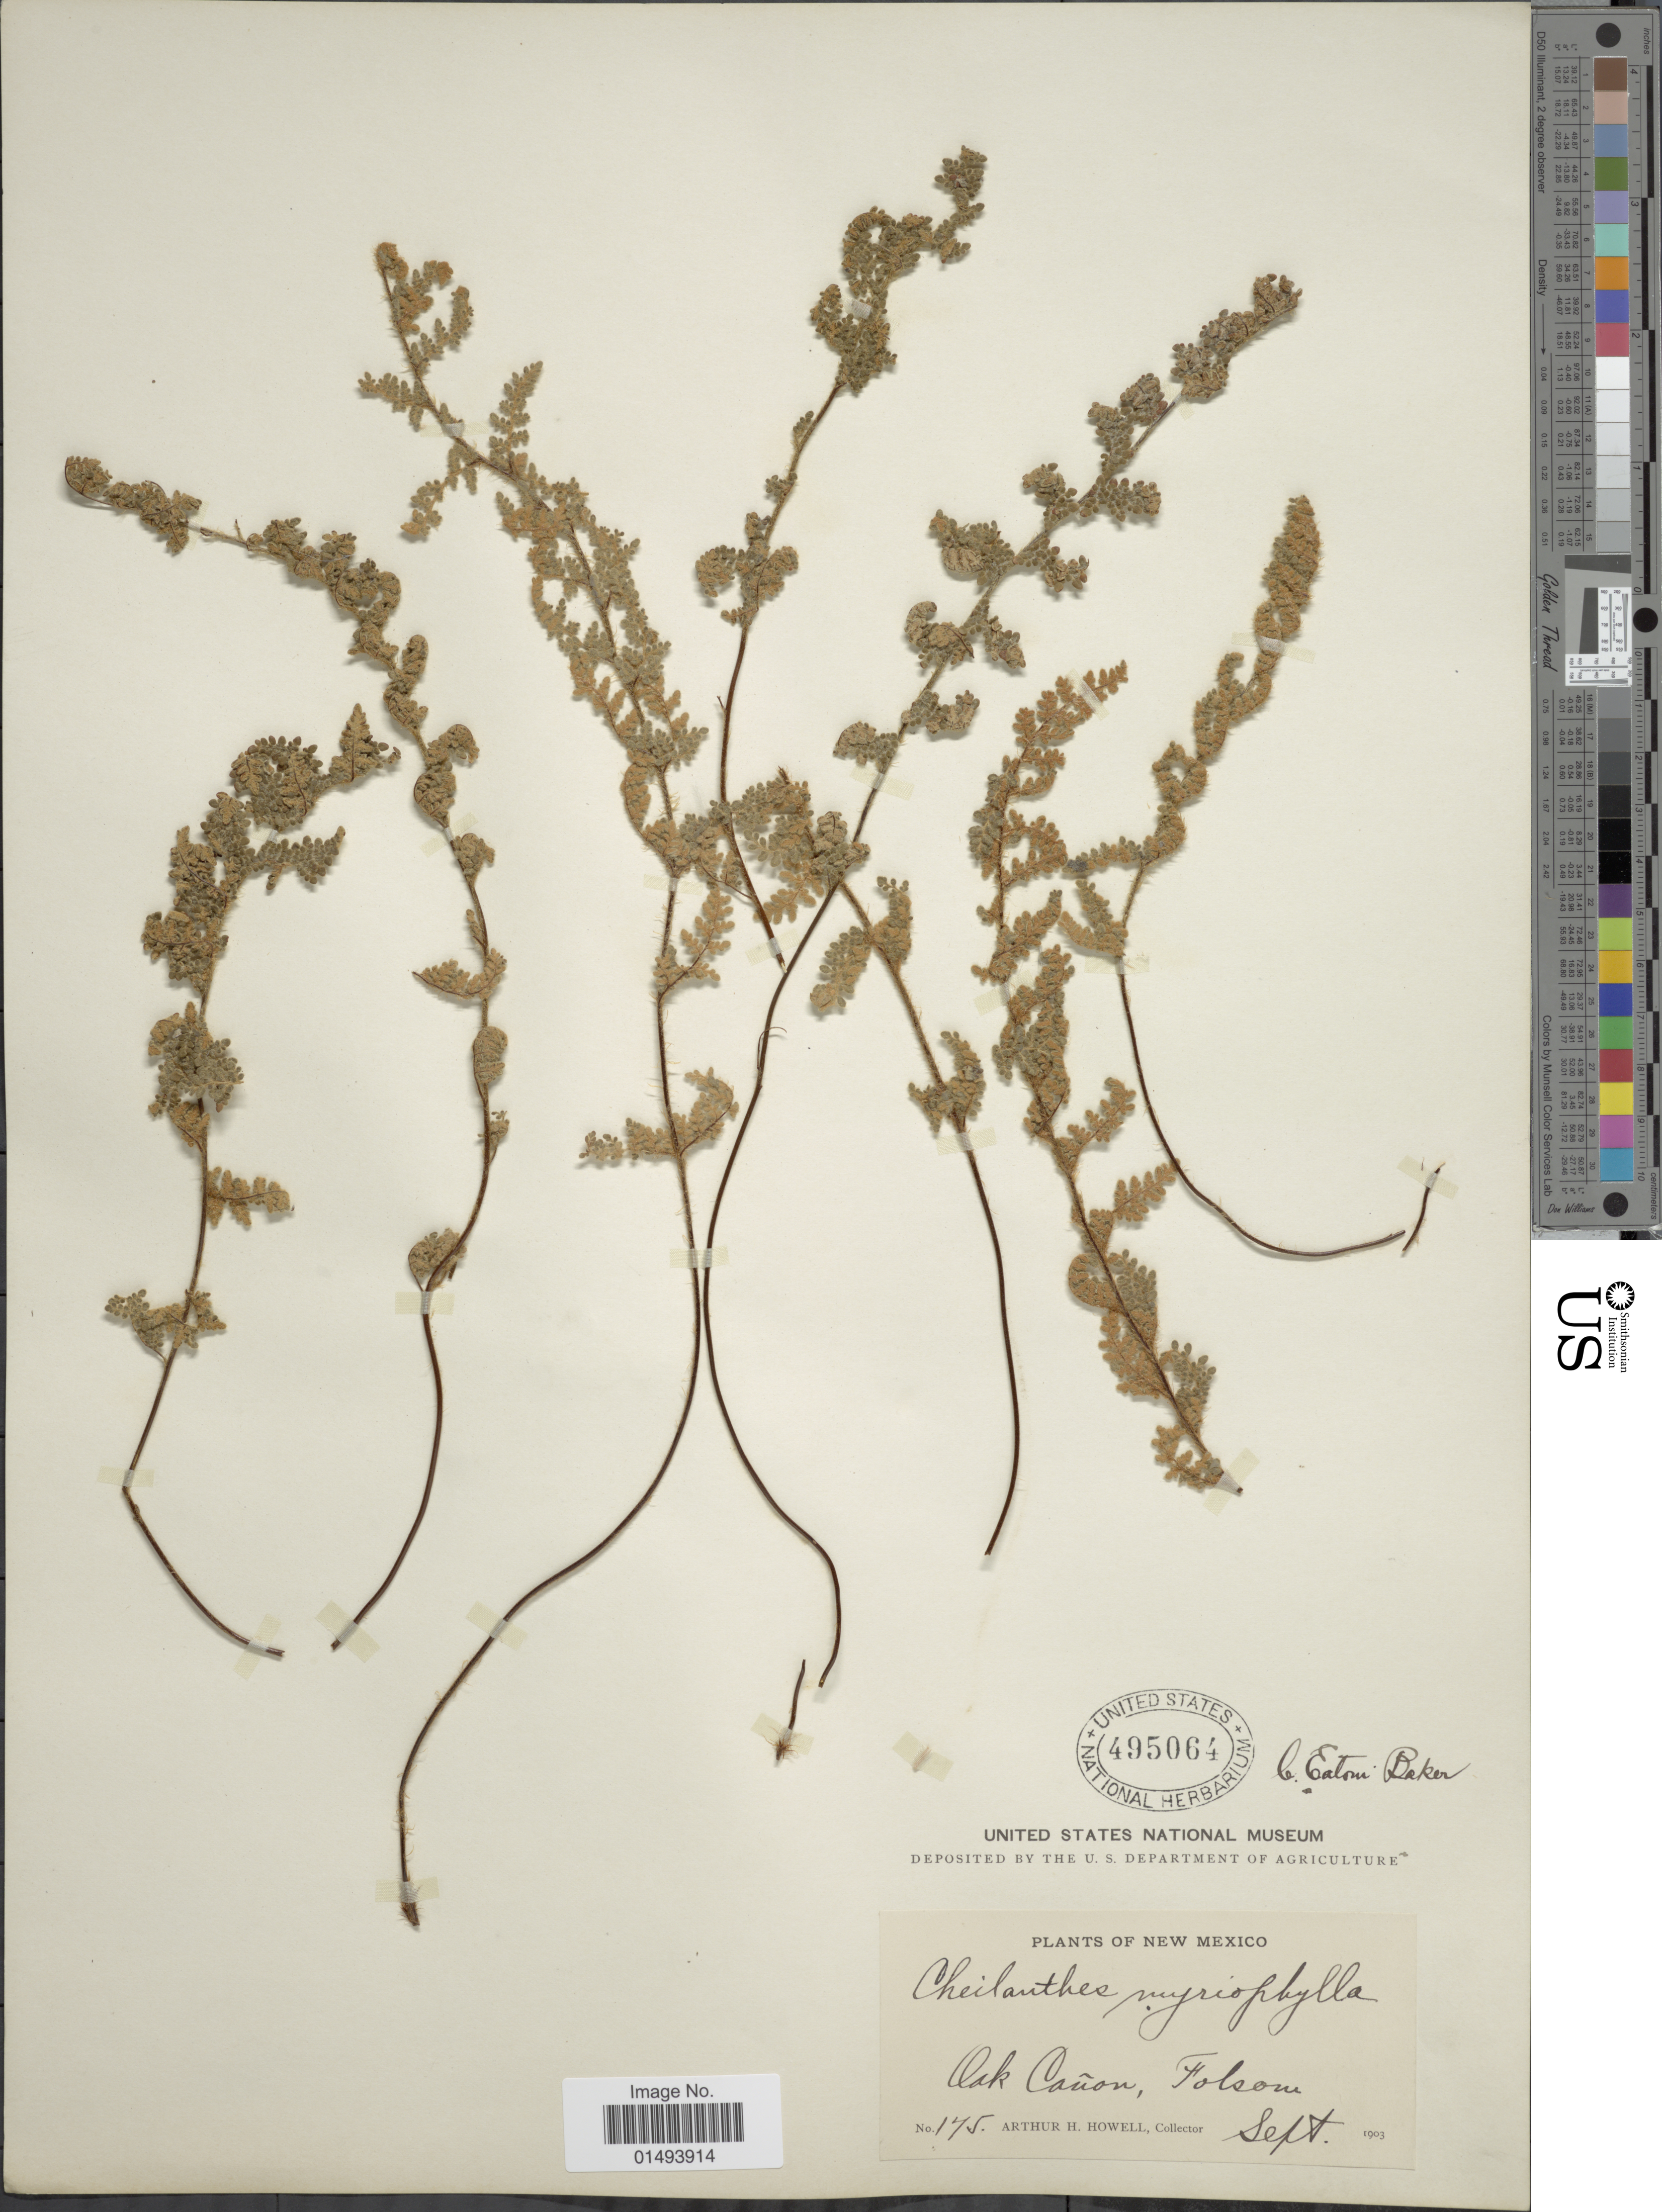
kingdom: Plantae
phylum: Tracheophyta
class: Polypodiopsida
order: Polypodiales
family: Pteridaceae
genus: Myriopteris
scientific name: Myriopteris rufa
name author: Fée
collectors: A. H. Howell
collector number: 145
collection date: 1903-09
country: United States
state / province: New Mexico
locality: Oak Cañon, Folsom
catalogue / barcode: US 495064